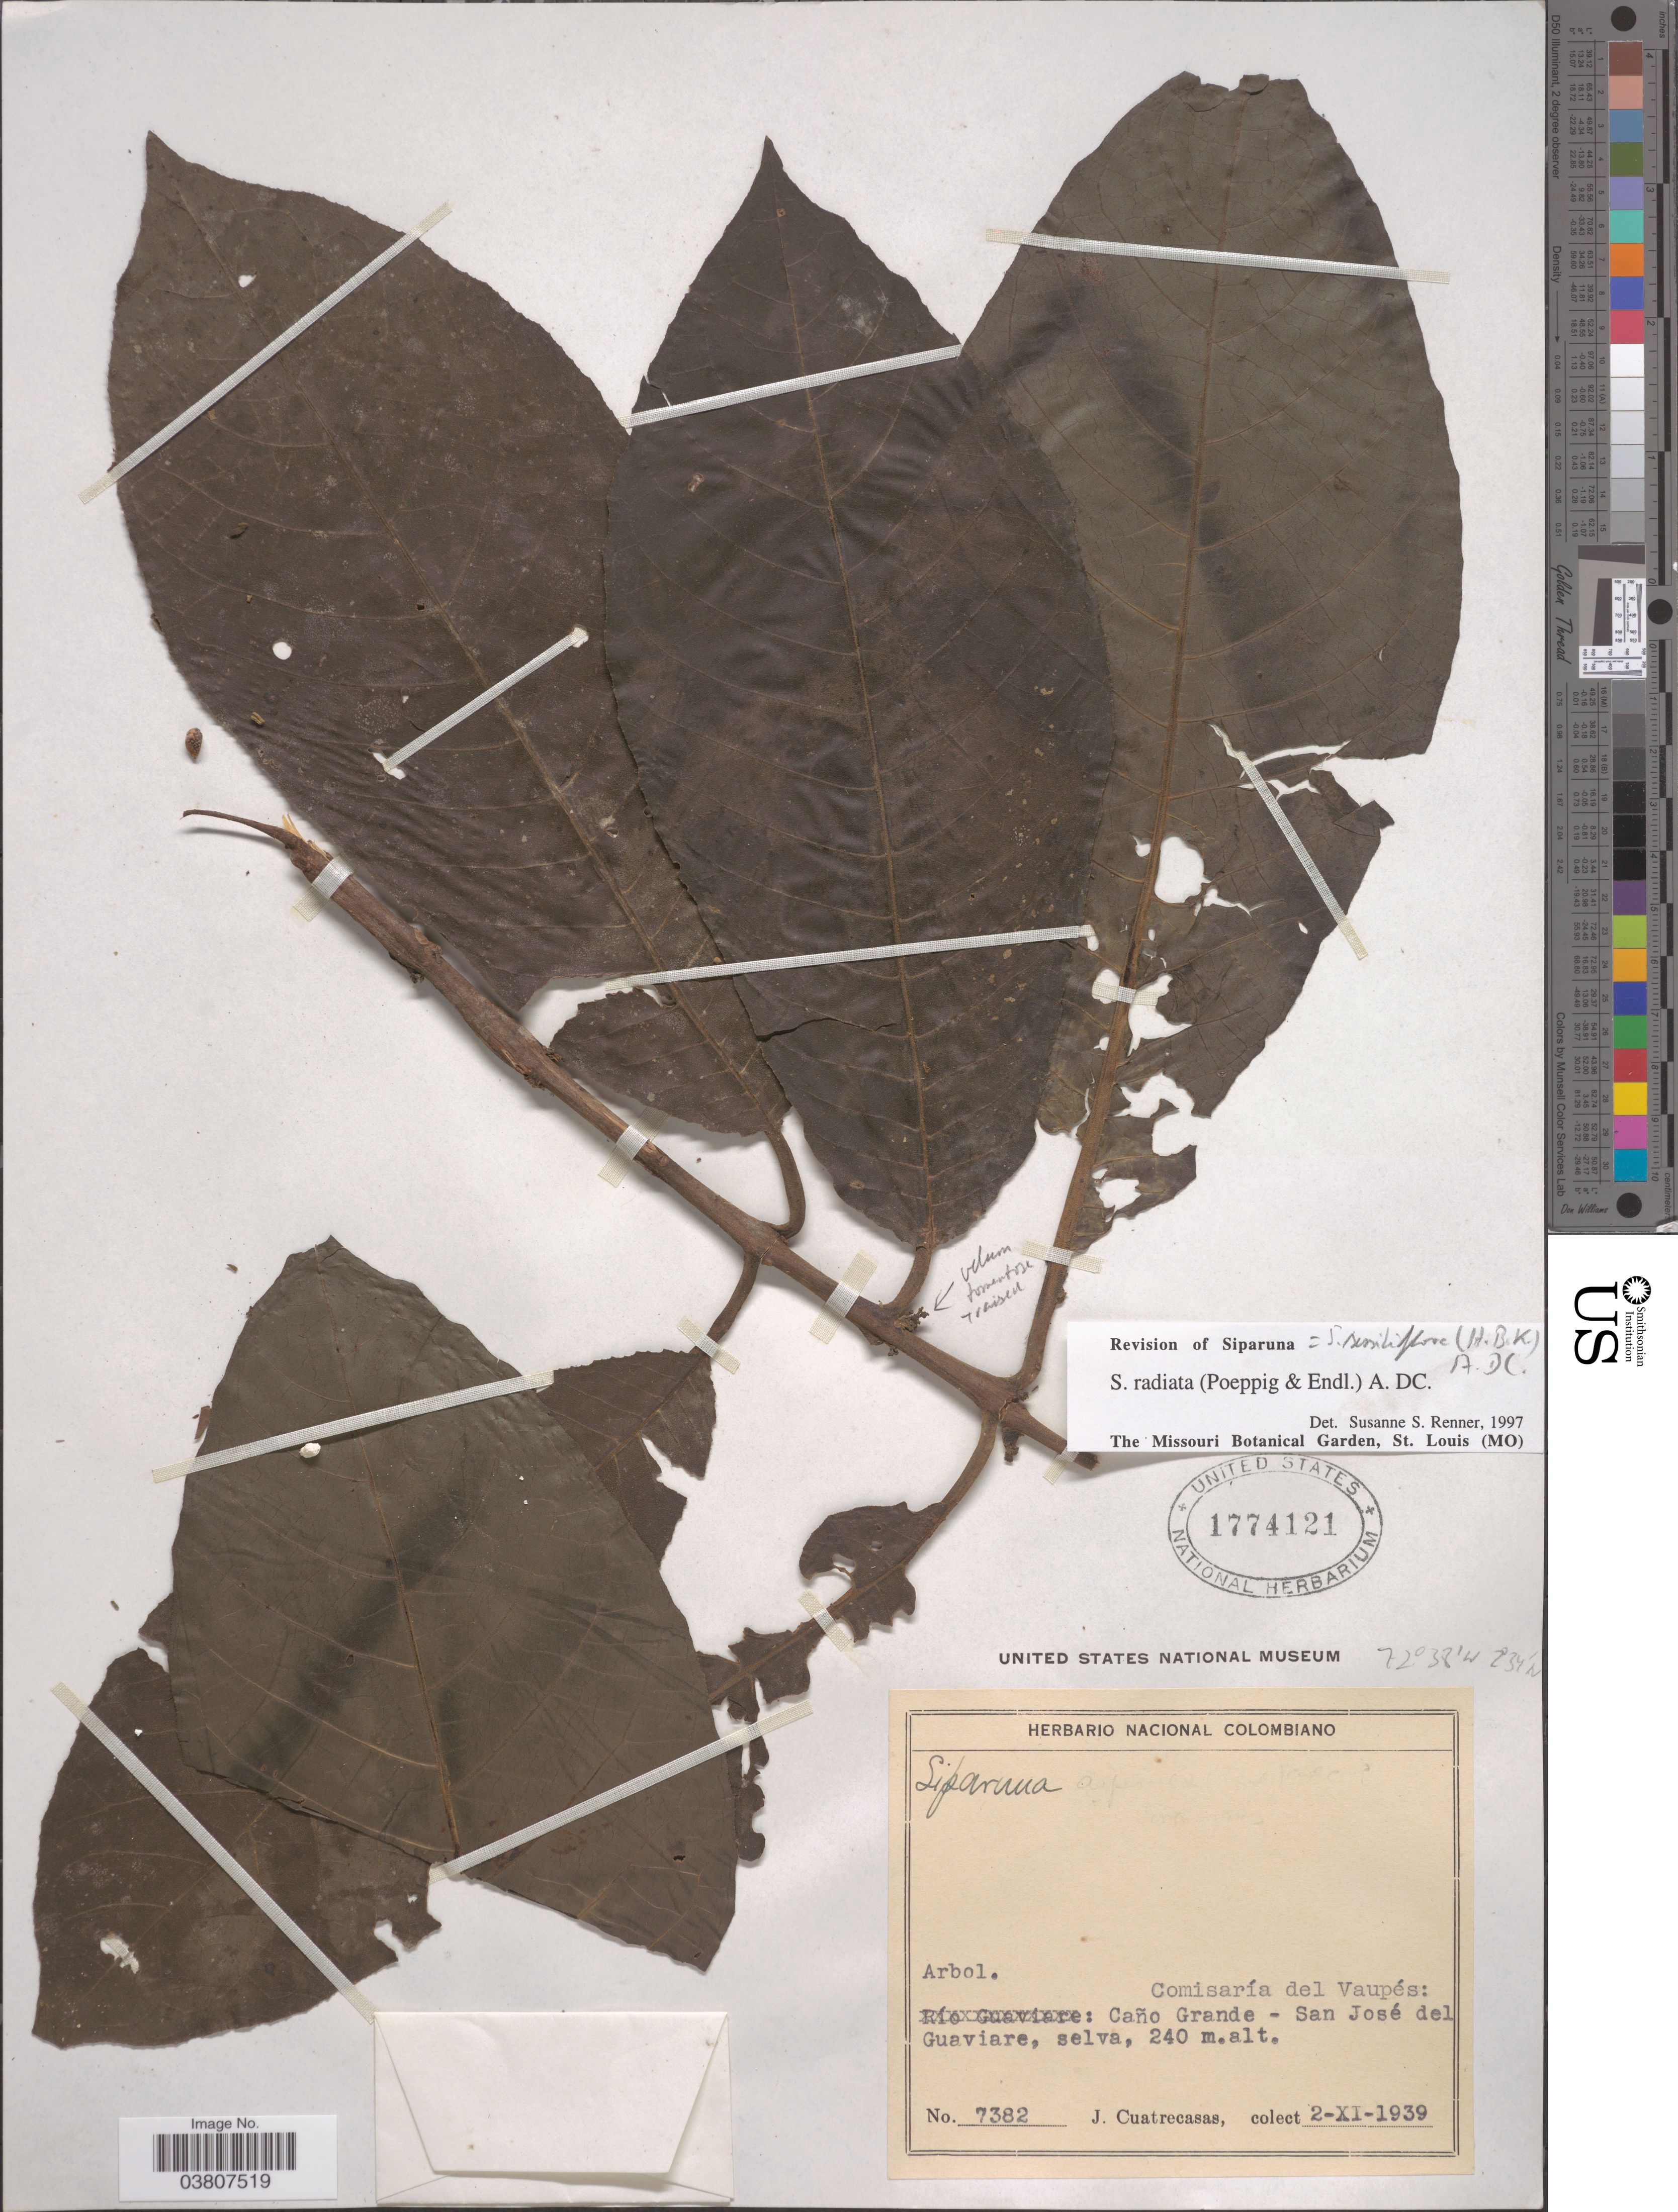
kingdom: Plantae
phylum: Tracheophyta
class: Magnoliopsida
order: Laurales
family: Siparunaceae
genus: Siparuna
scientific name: Siparuna sessiliflora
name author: (Kunth) A. DC.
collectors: J. Cuatrecasas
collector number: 7382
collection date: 1939-11-02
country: Colombia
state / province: Vaupés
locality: Comisaría del Vaupés: Caño Grande- San José del Guaviare, selva.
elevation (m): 240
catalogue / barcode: US 1774121